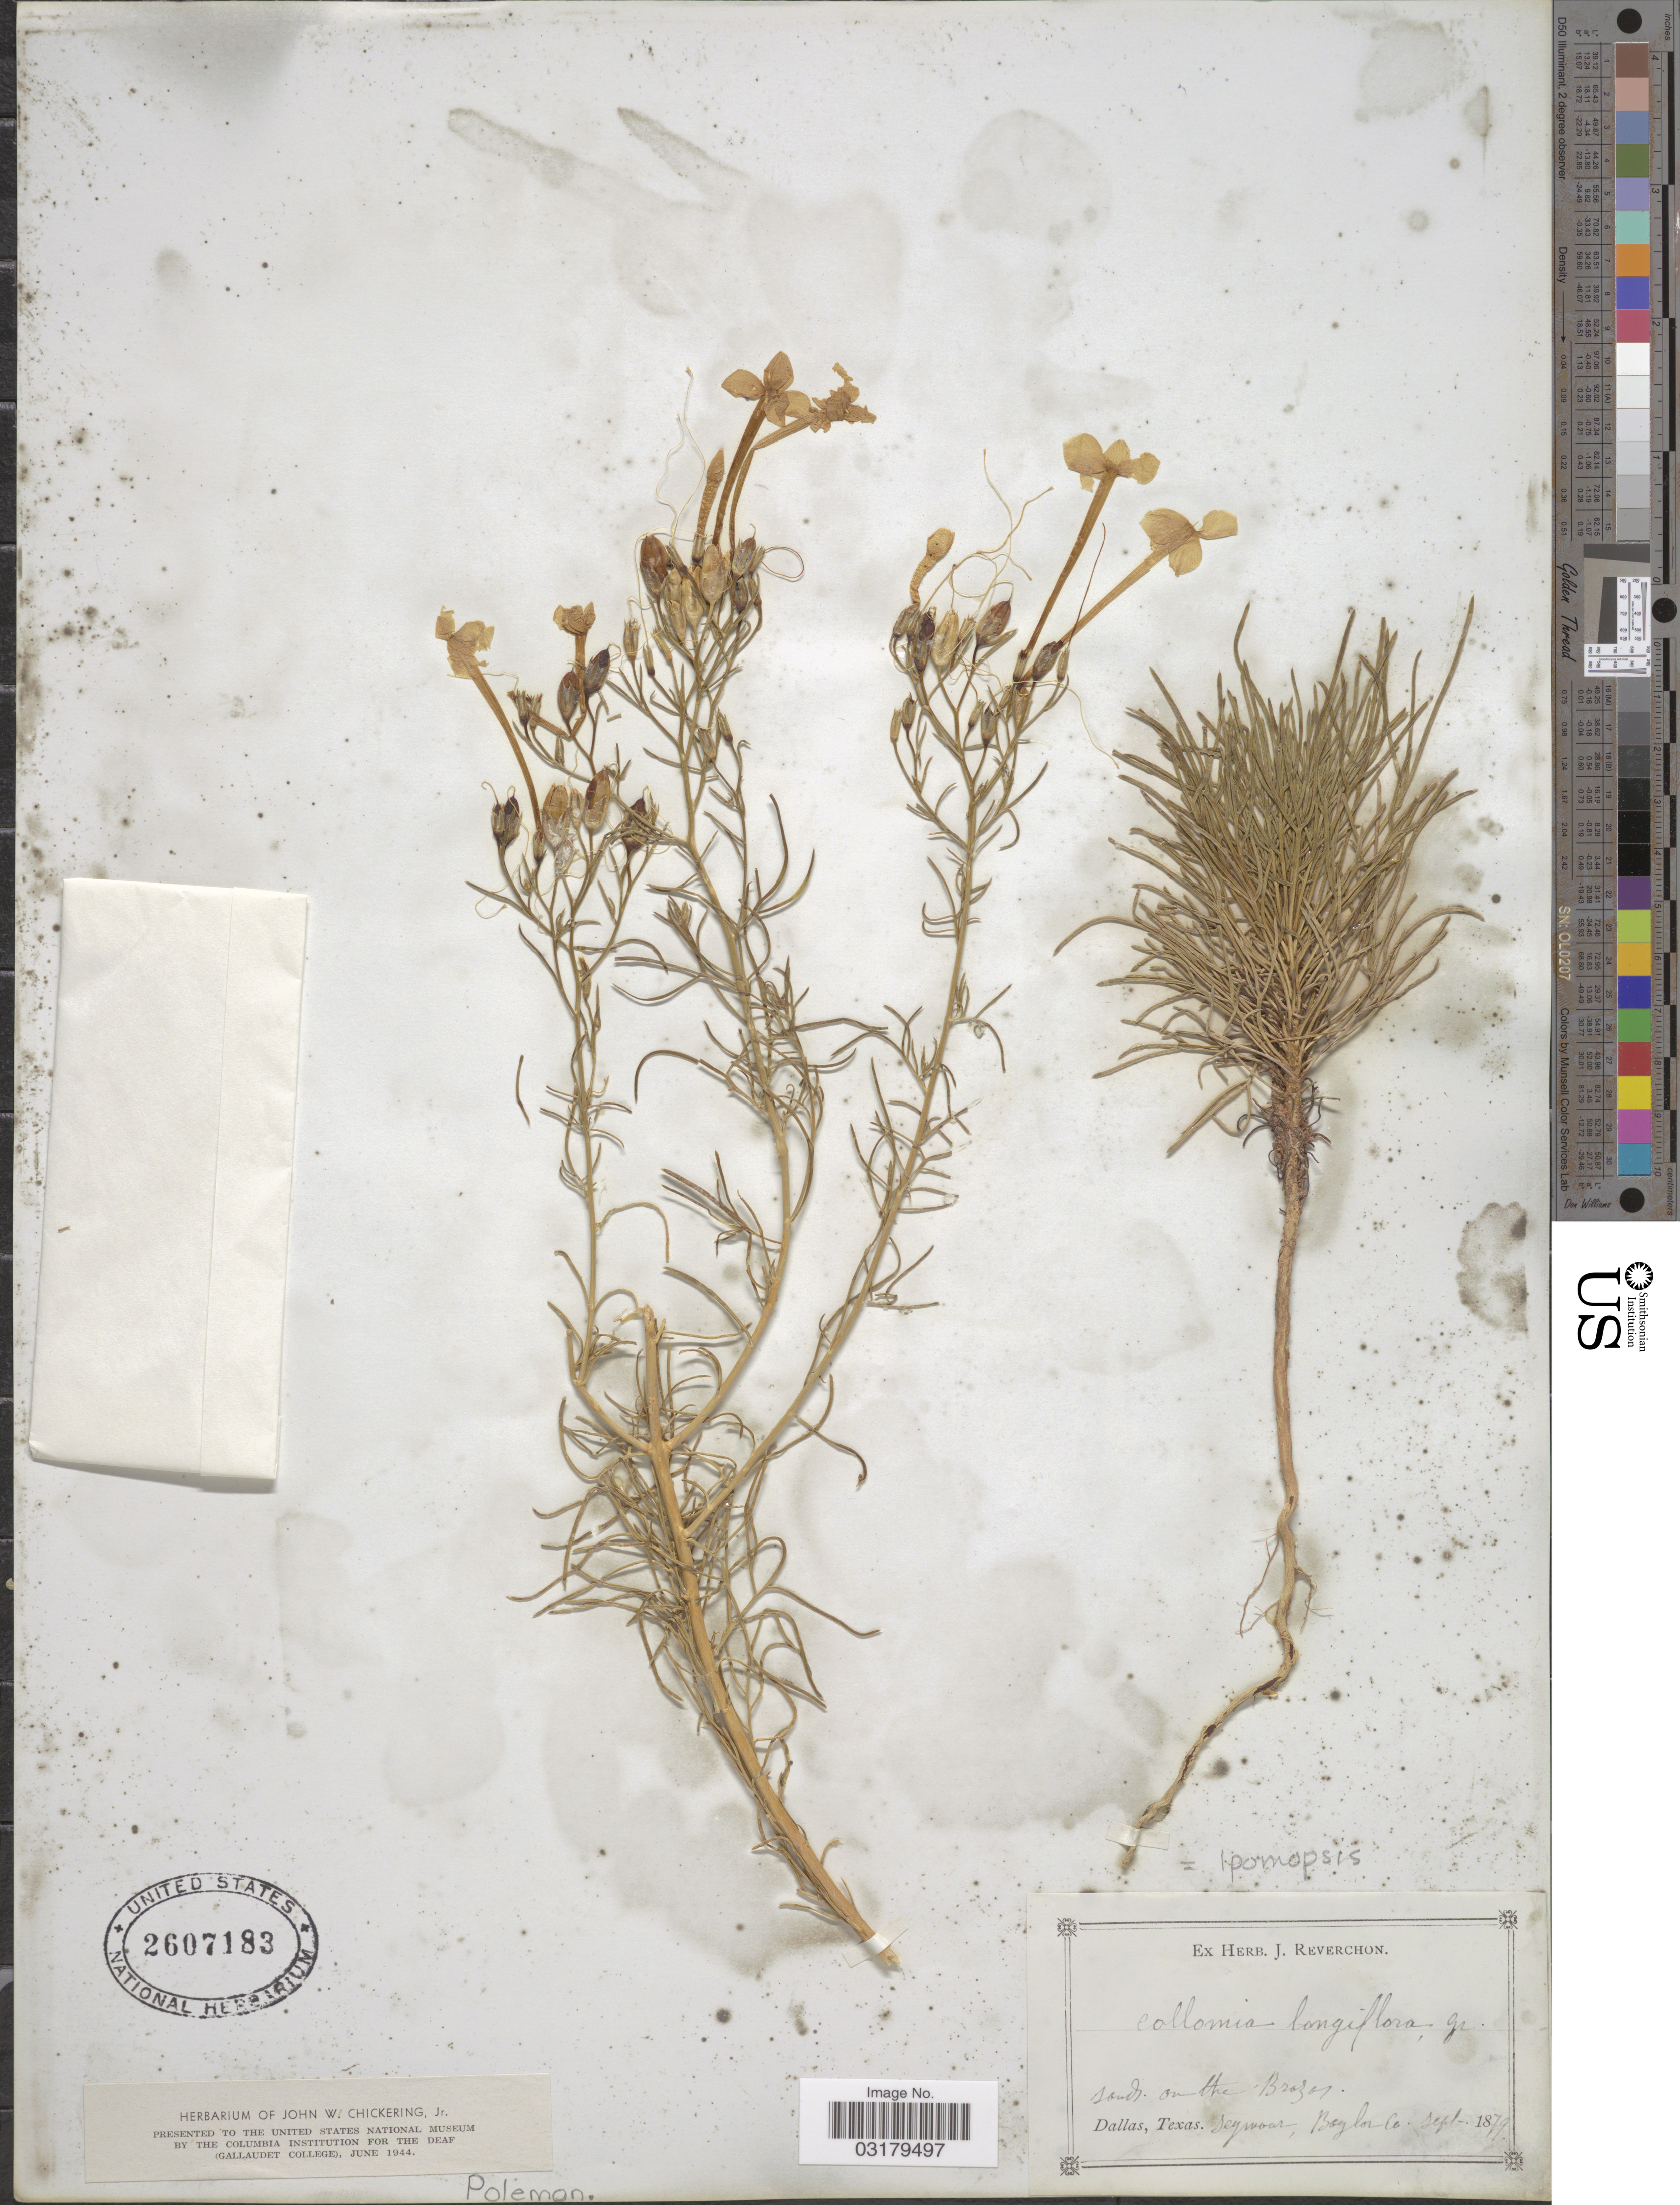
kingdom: Plantae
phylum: Tracheophyta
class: Magnoliopsida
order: Ericales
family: Polemoniaceae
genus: Ipomopsis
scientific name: Ipomopsis longiflora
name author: (Torr.) V.E. Grant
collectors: ex herb. J. Reverchon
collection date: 1879-09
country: United States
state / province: Texas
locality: Sands on the Brazos. Dallas. Seymour, Baylor Co.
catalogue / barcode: US 2607183